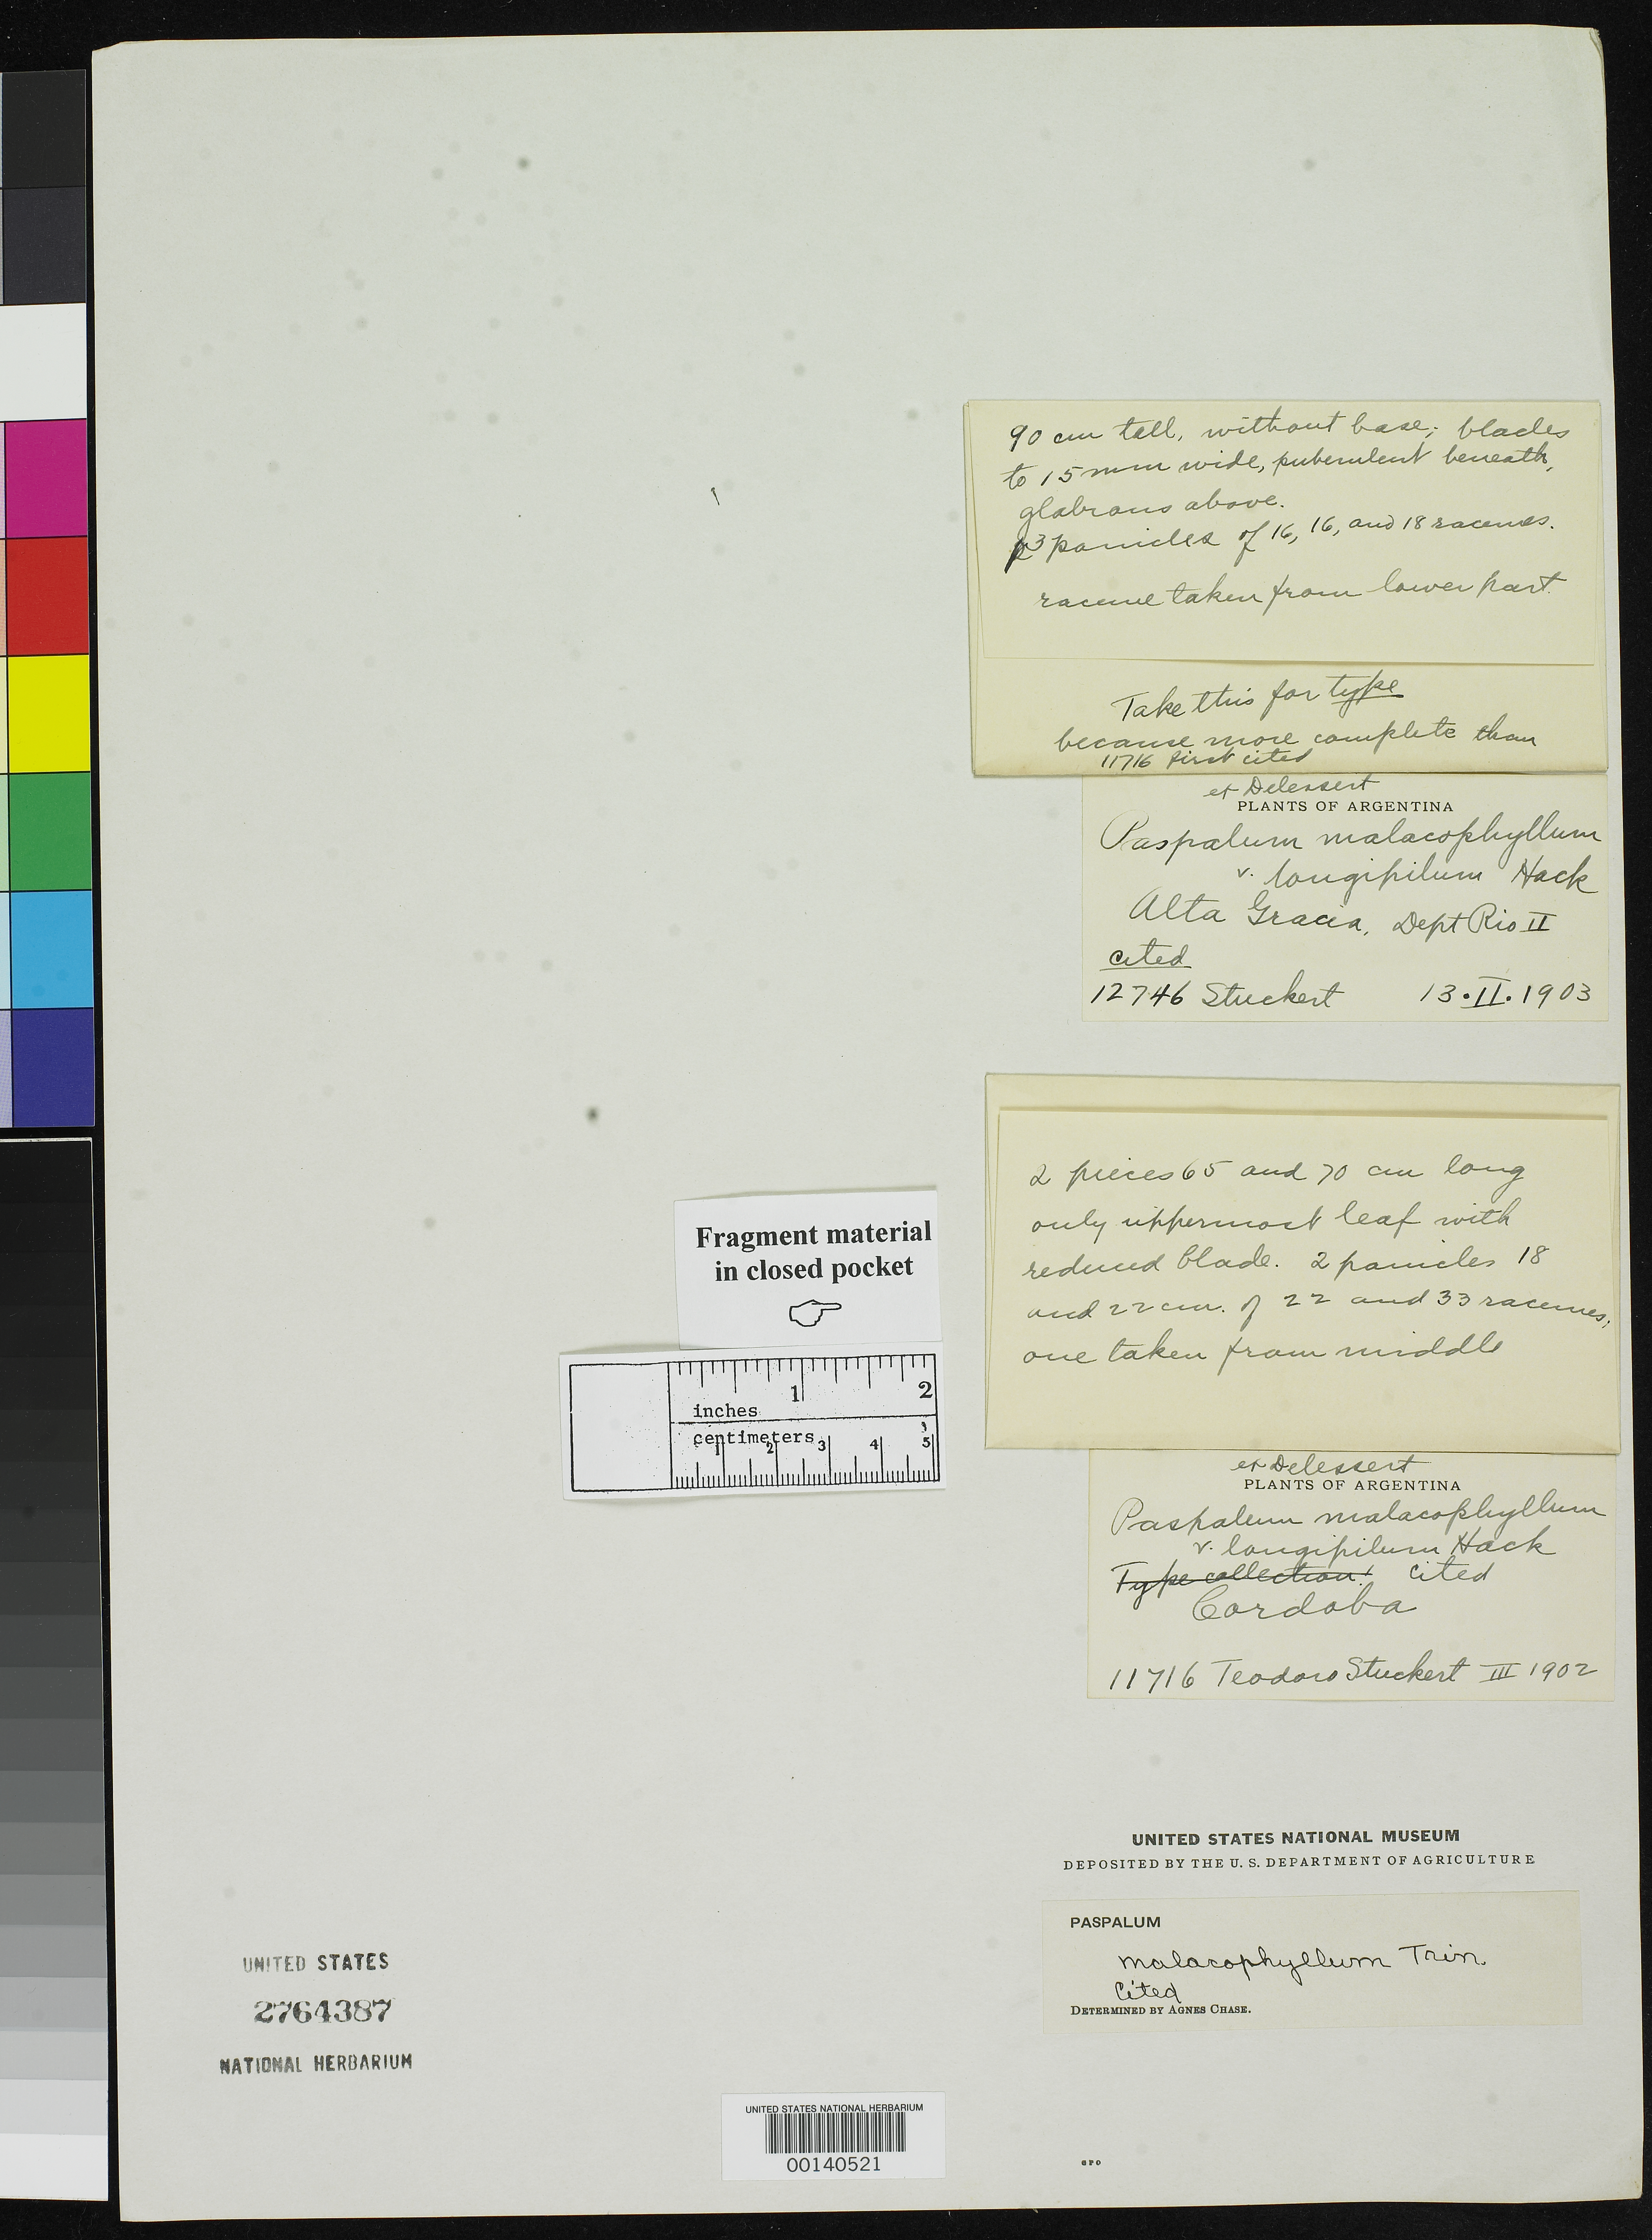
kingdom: Plantae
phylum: Tracheophyta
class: Liliopsida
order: Poales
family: Poaceae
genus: Paspalum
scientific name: Paspalum malacophyllum var. longipilum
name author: Hack. in Stuck.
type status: Isosyntype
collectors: T. Stuckert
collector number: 12746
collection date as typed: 13 Feb 1903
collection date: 1903-02-13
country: Argentina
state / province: Córdoba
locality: Alta Gracia.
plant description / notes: Fragmentary material of type specimen ex herb. Delessert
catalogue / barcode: US 100204